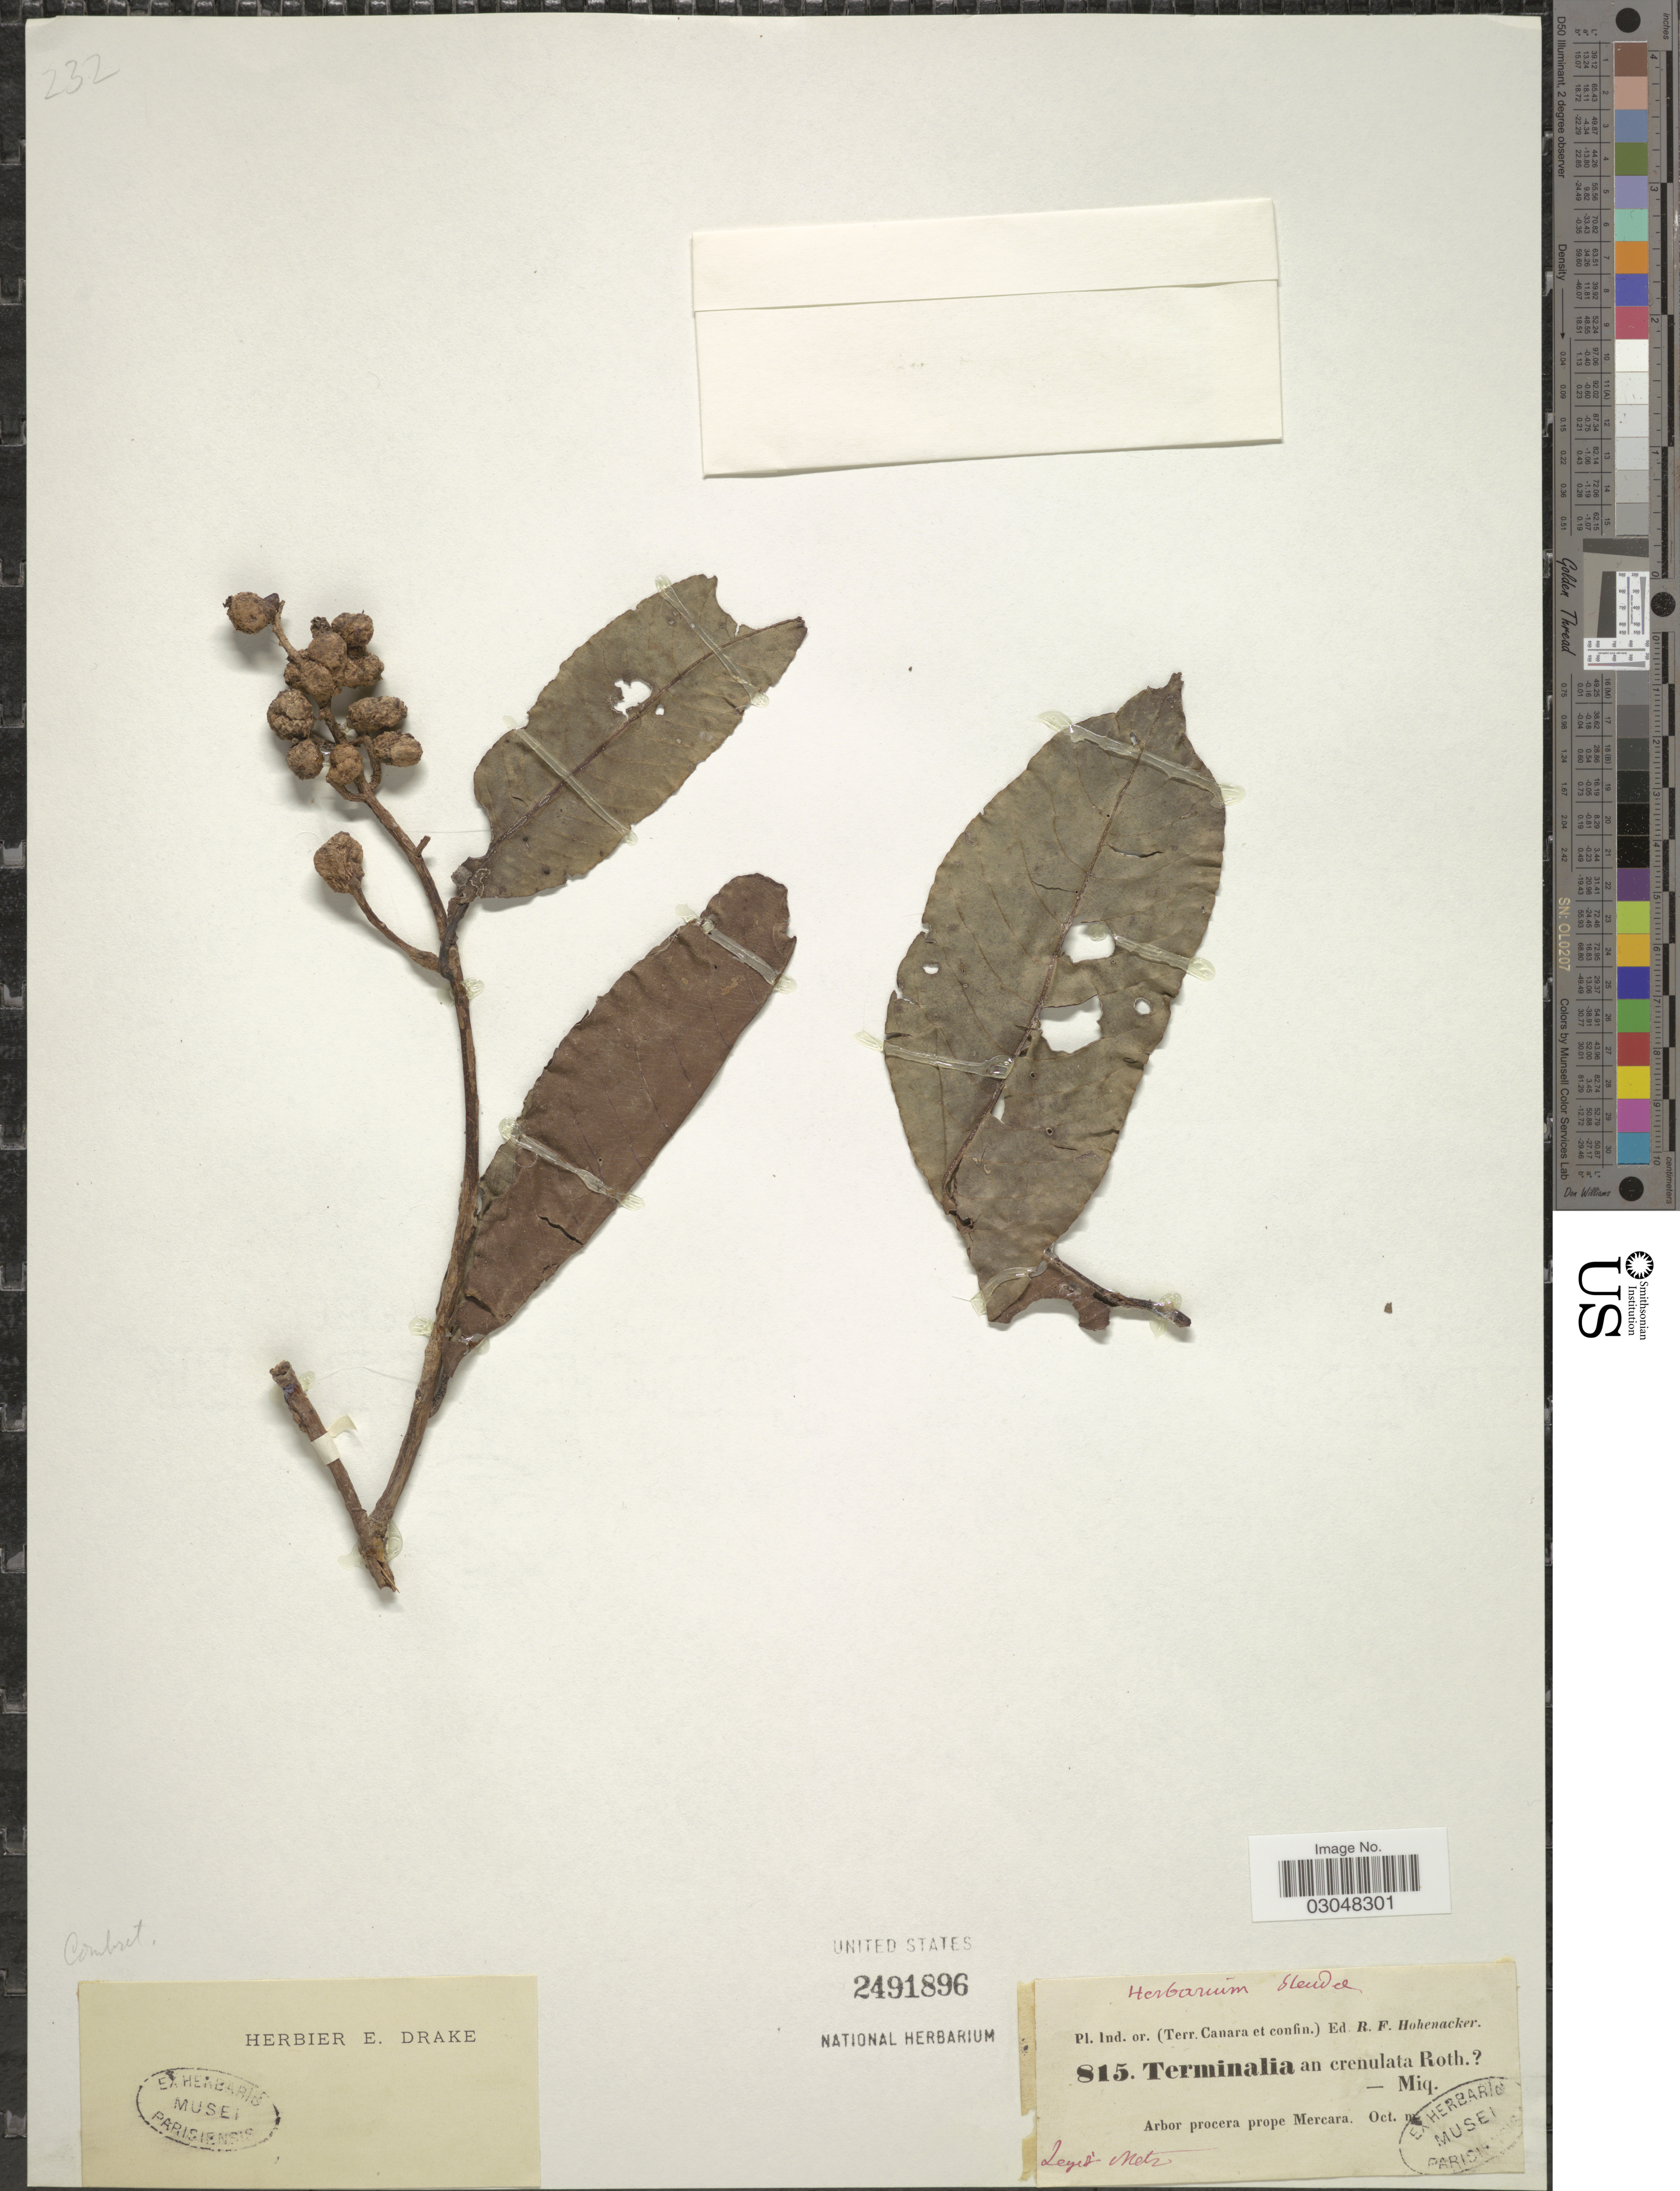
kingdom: Plantae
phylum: Tracheophyta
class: Magnoliopsida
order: Myrtales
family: Combretaceae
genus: Terminalia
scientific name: Terminalia crenulata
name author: A. Roth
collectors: -. Metz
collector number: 815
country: India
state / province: Karnataka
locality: Ind. or. (Terr. Canara et confin.) Prope Mercara.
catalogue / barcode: US 2491896